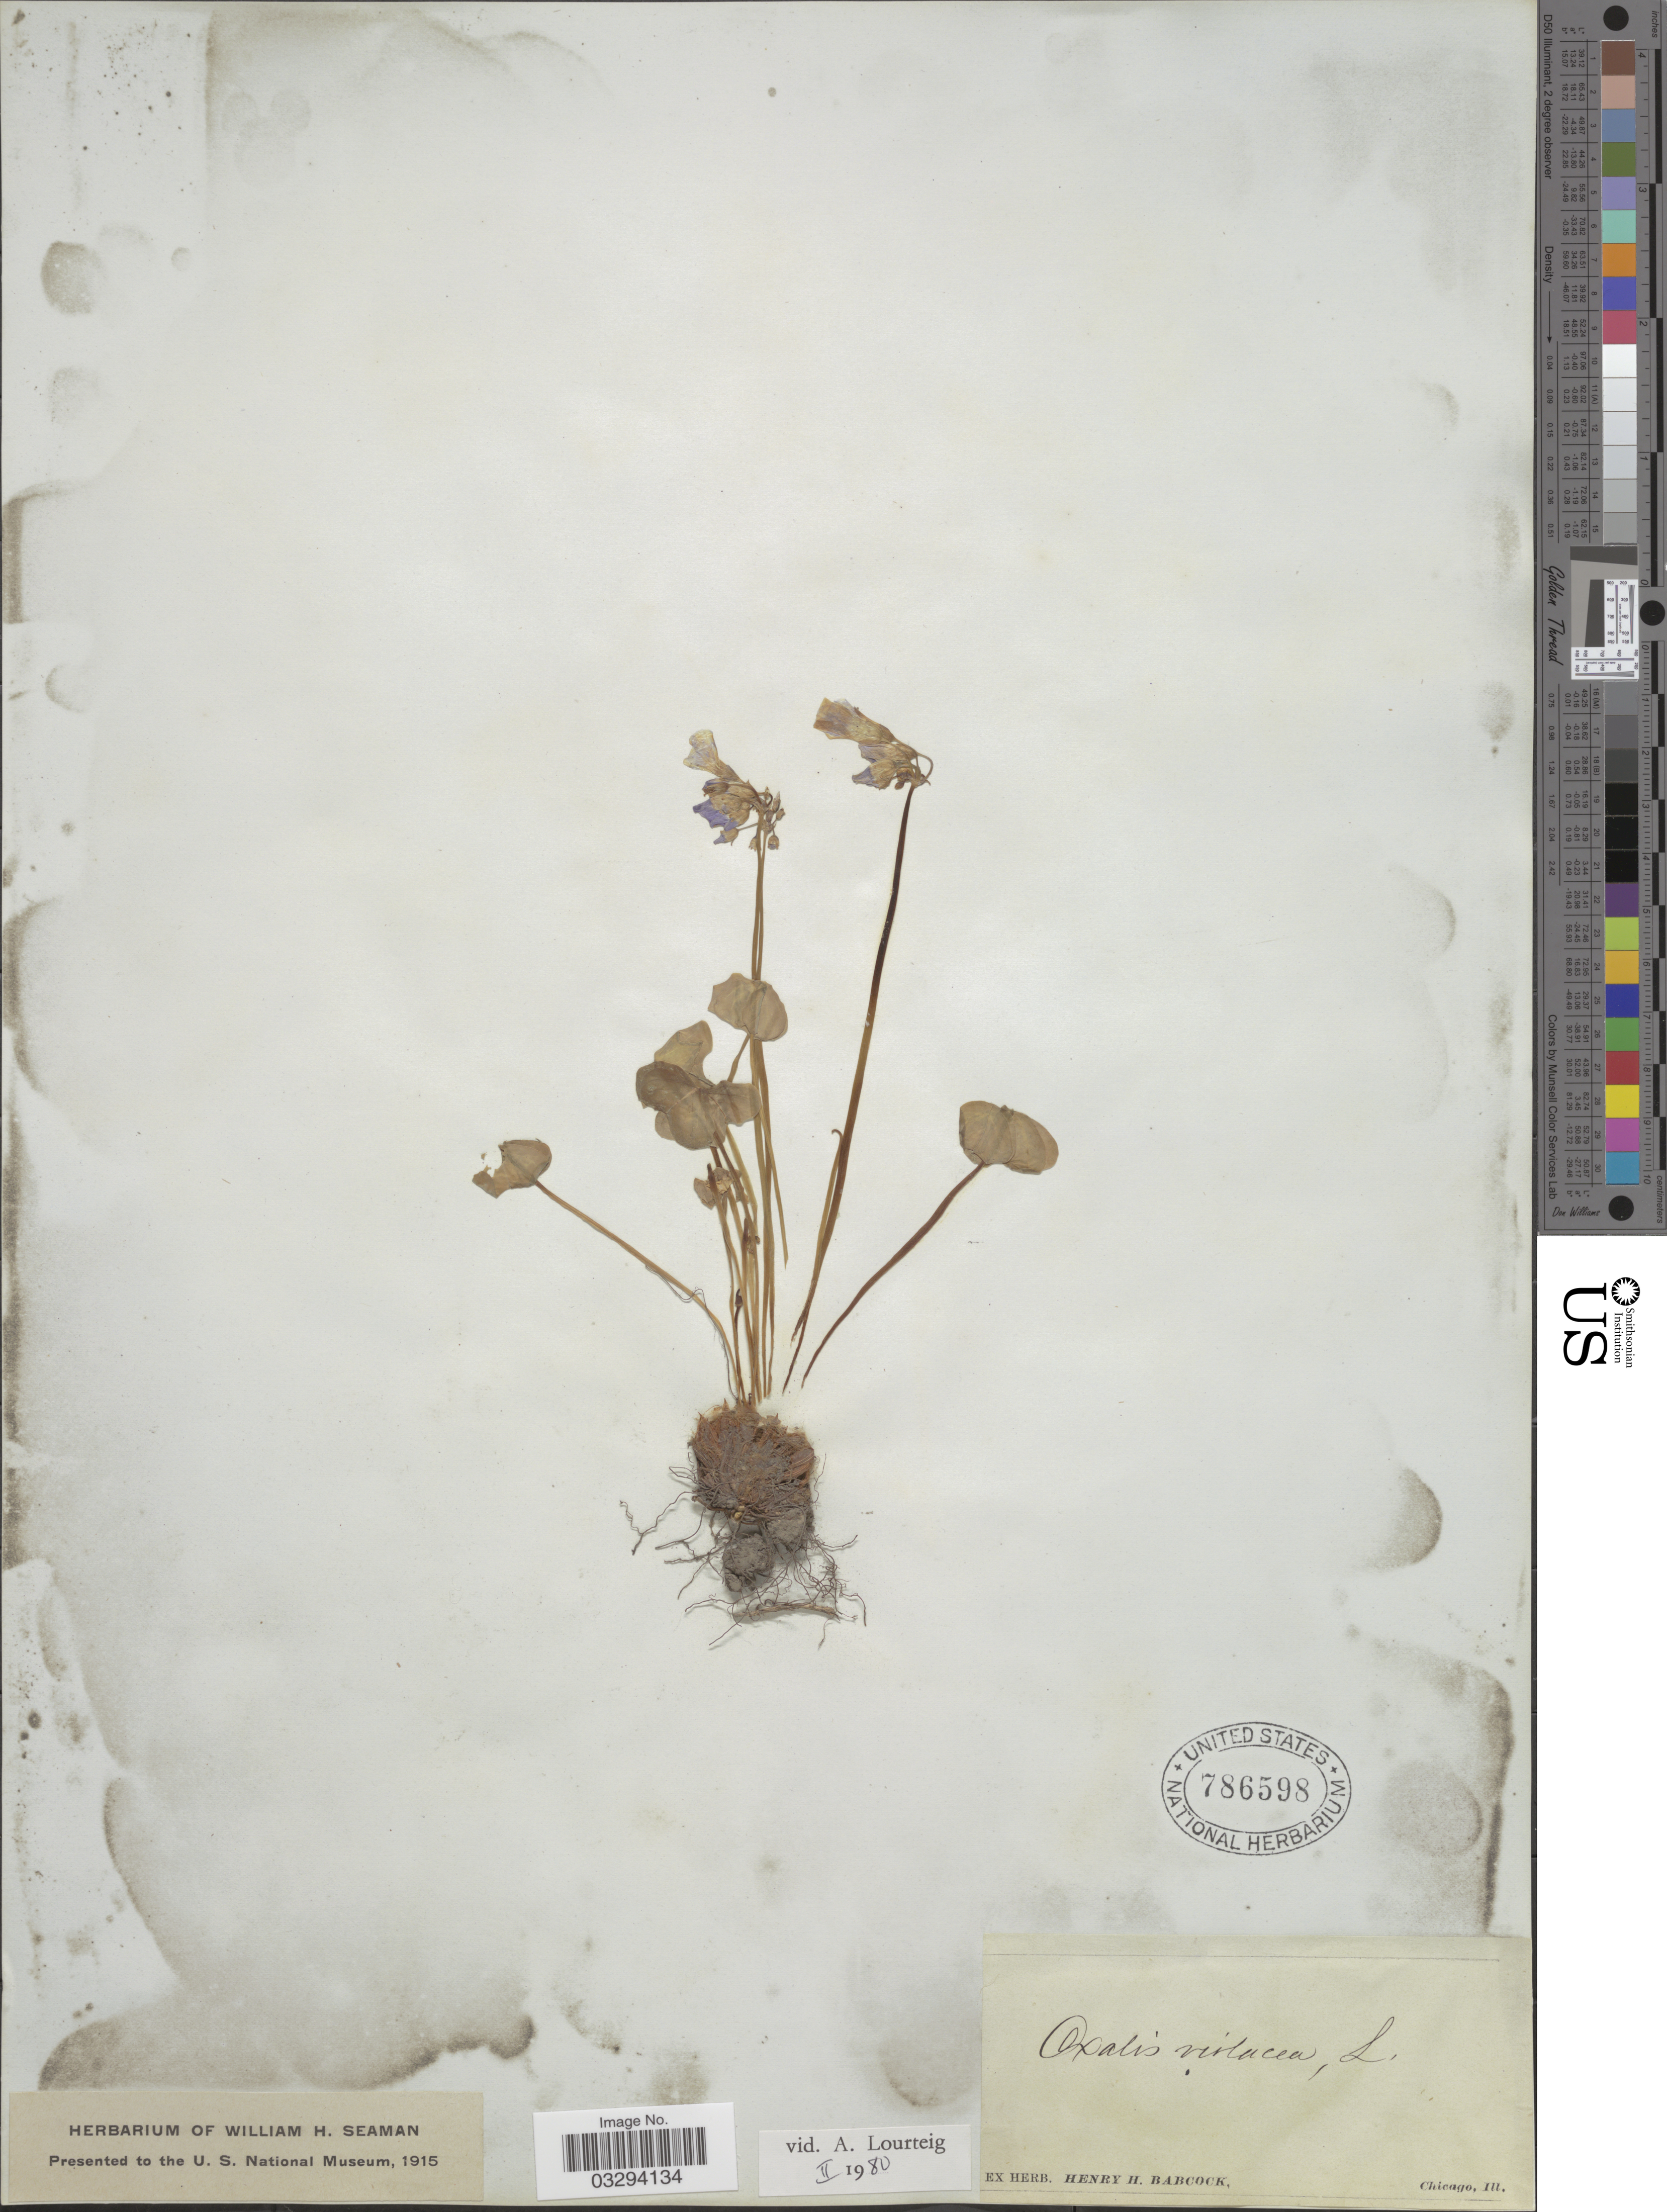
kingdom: Plantae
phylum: Tracheophyta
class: Magnoliopsida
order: Oxalidales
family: Oxalidaceae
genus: Oxalis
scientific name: Oxalis violacea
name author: L.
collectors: ex herb. Henry Homes Babcock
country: United States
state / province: Illinois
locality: Chicago.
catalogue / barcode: US 786598